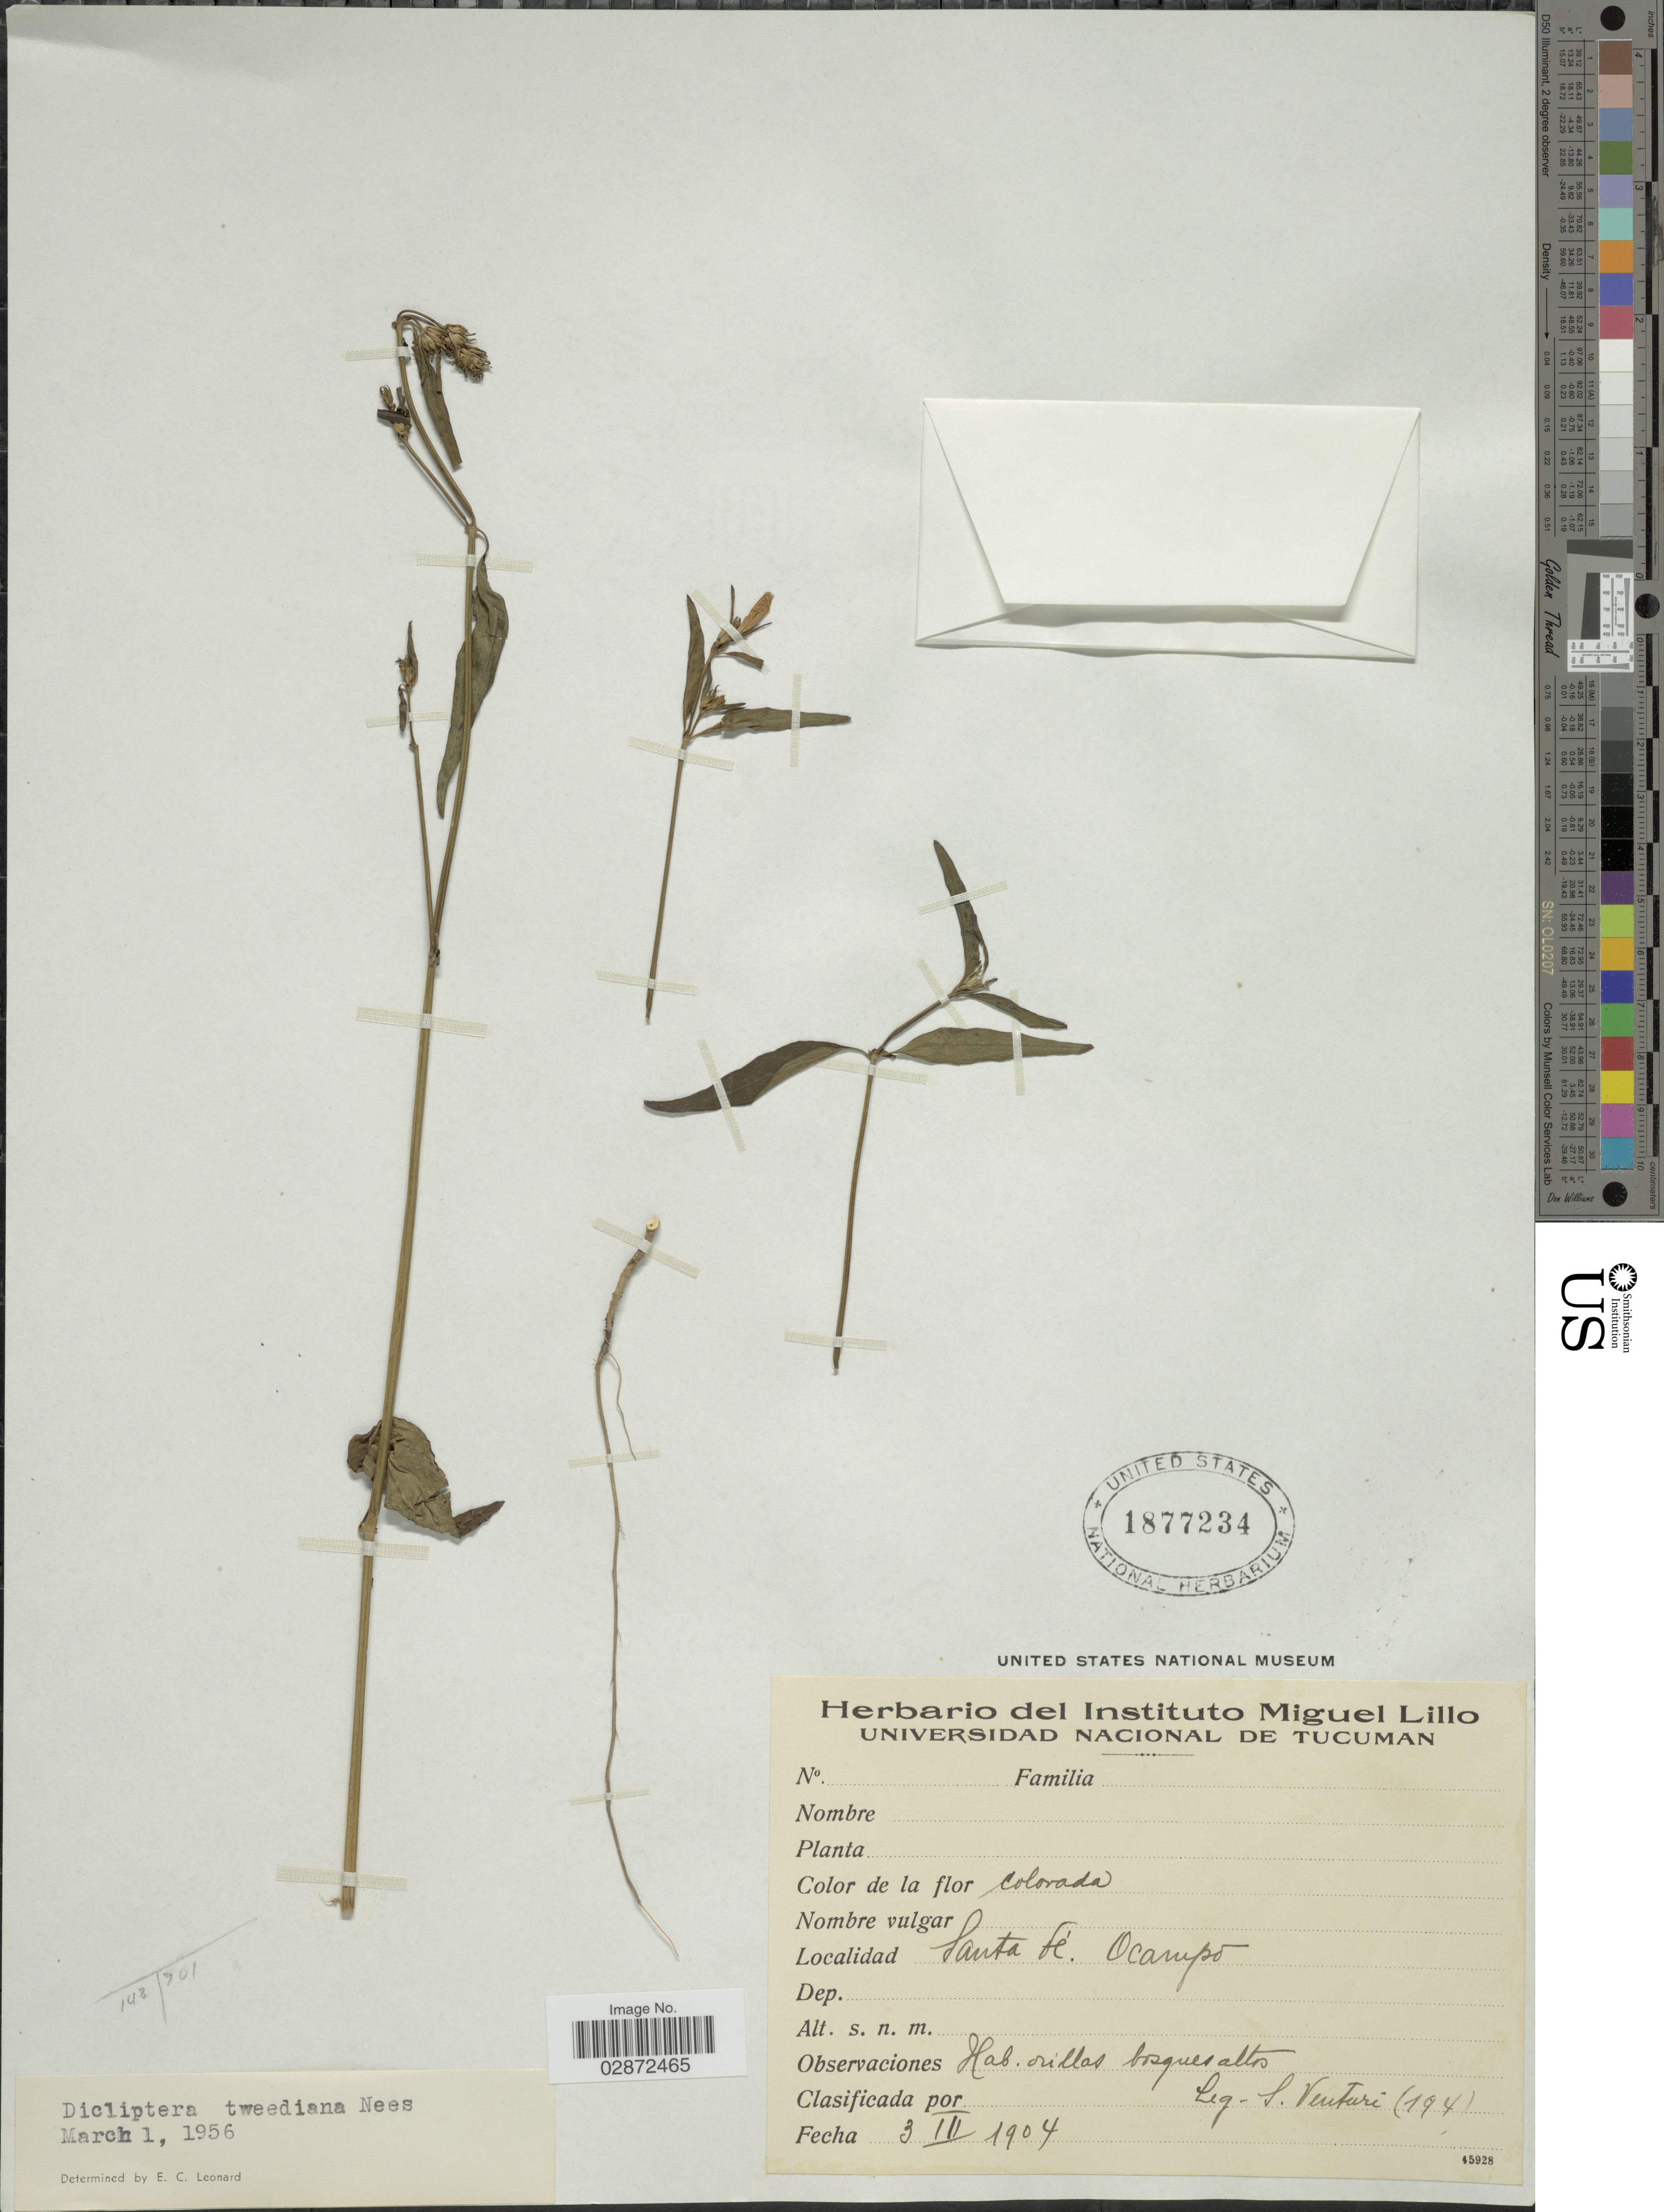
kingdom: Plantae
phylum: Tracheophyta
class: Magnoliopsida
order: Lamiales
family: Acanthaceae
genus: Dicliptera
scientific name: Dicliptera squarrosa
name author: Nees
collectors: S. Venturi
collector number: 194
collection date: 1904-03-03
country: Argentina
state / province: Santa Fe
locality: Ocampo.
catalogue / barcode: US 1877234